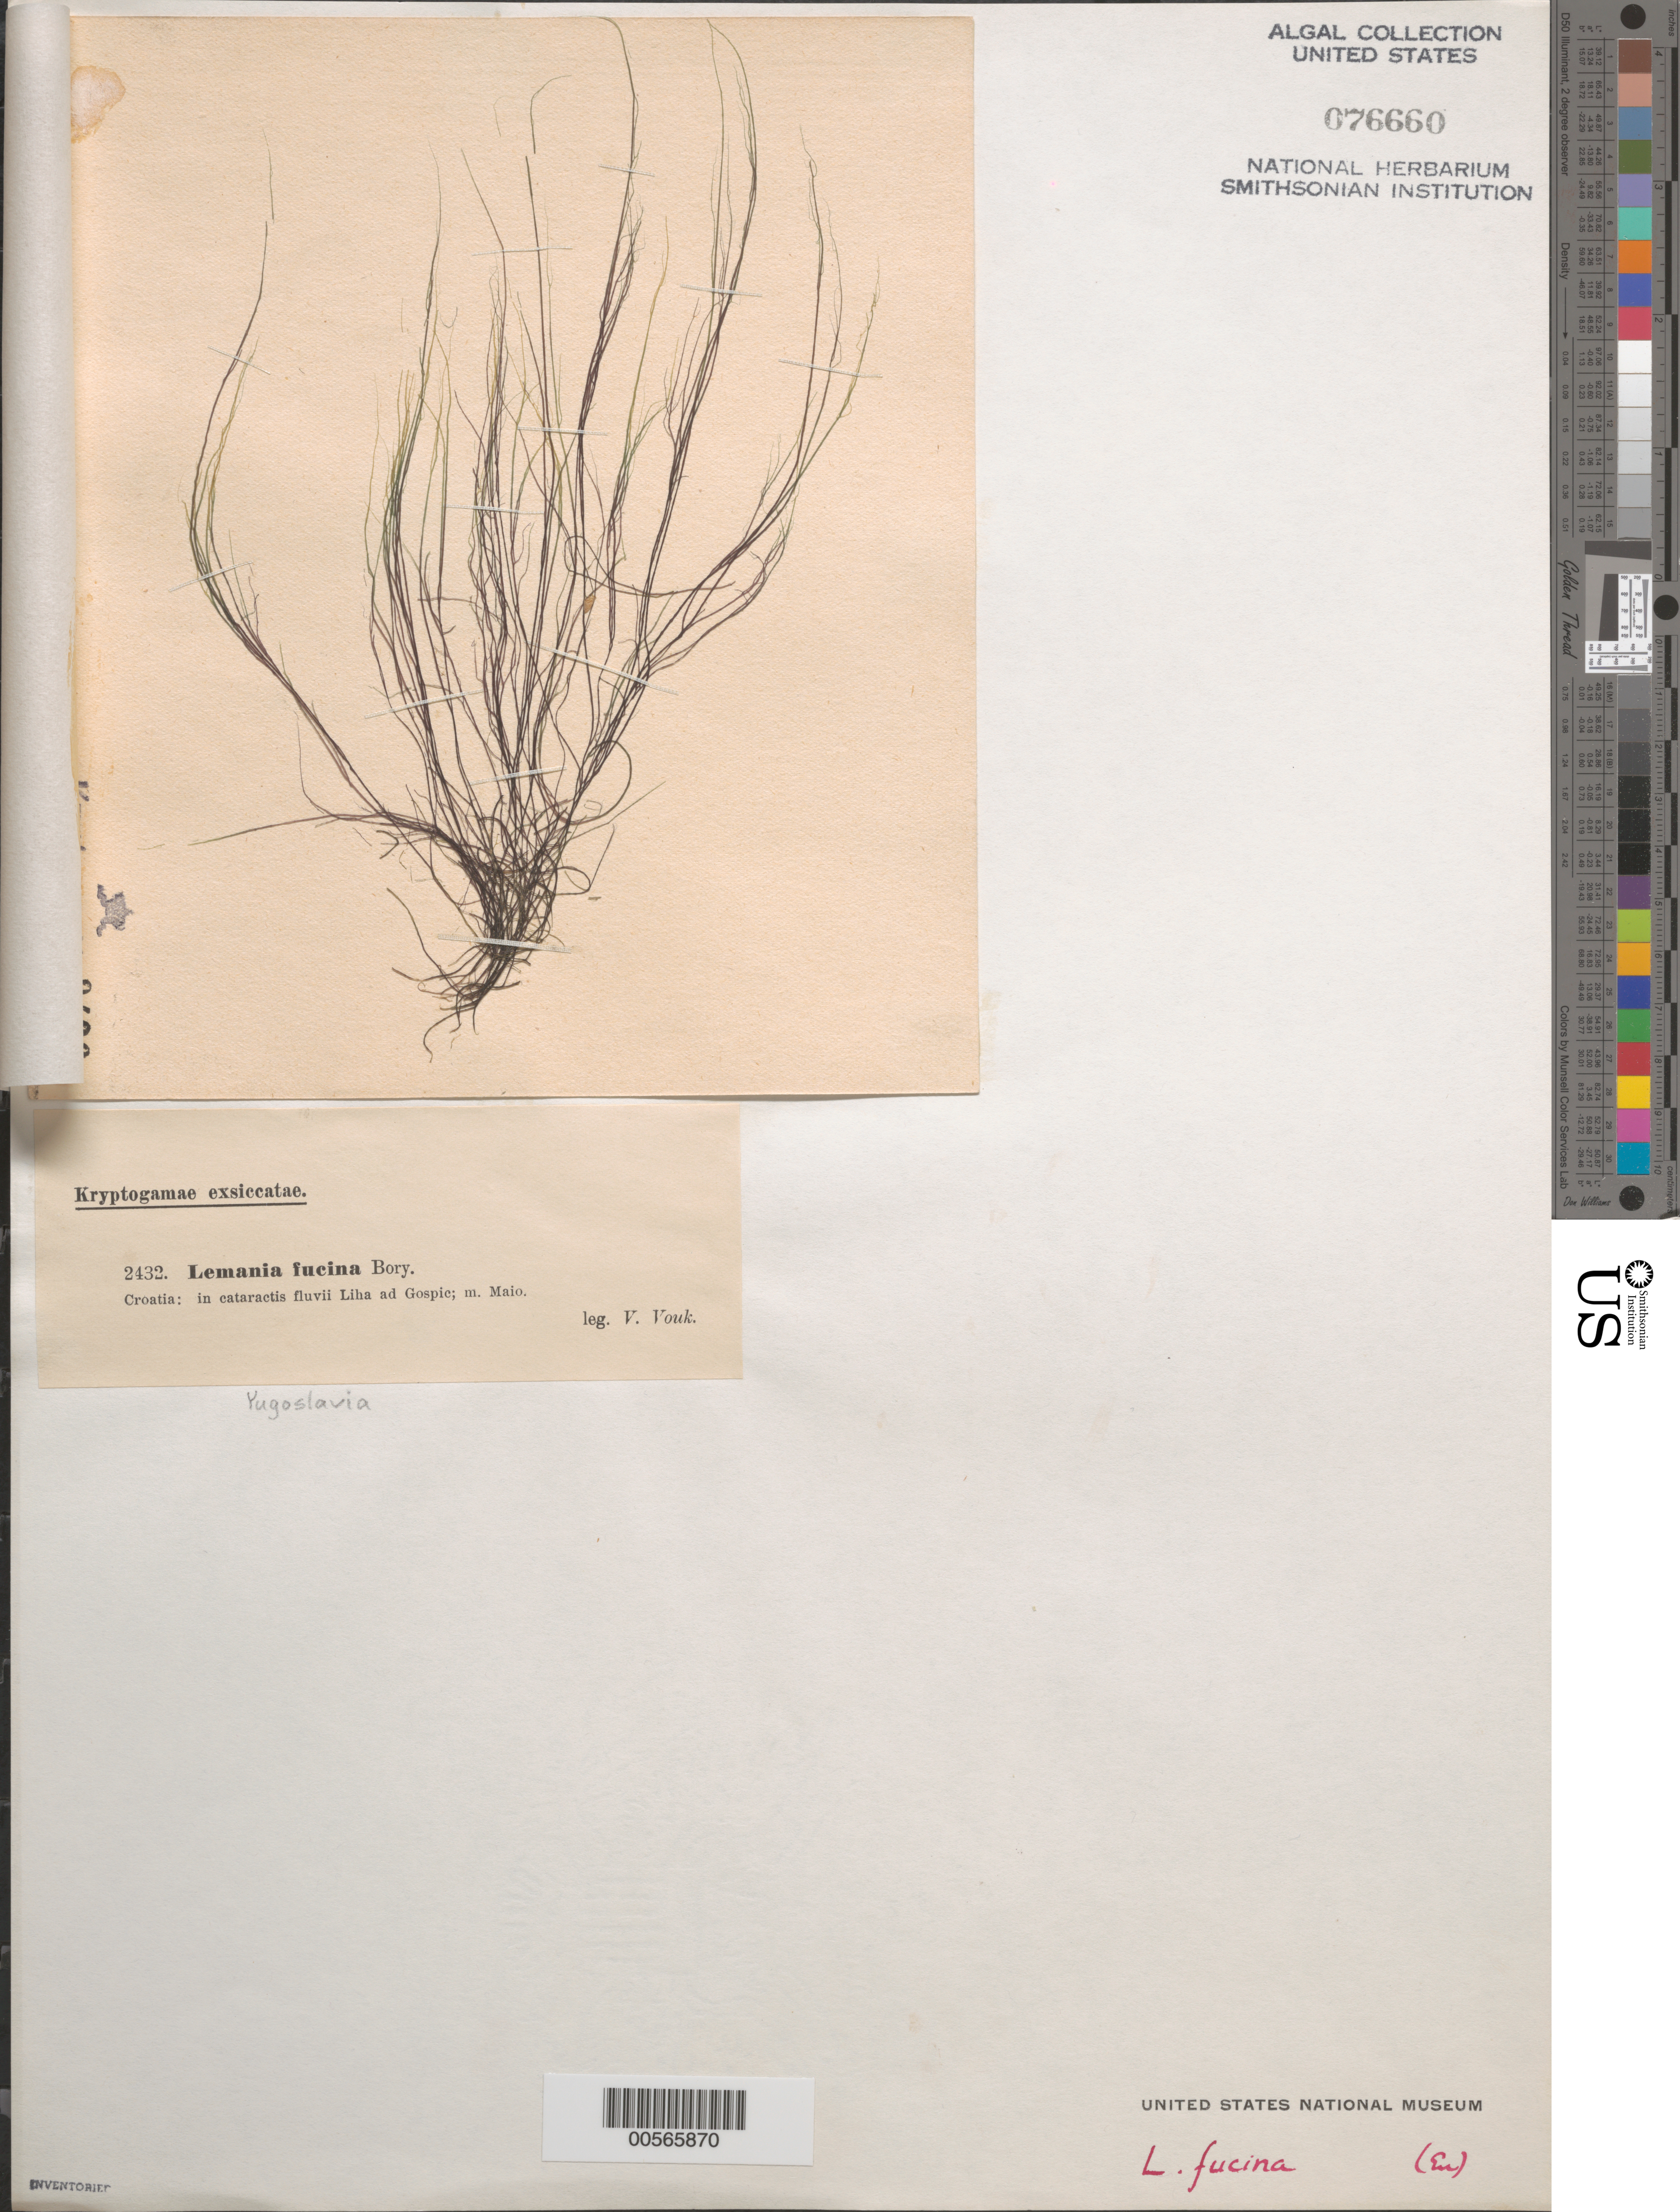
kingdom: Plantae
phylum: Rhodophyta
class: Florideophyceae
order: Batrachospermales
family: Lemaneaceae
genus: Lemanea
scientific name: Lemanea fucina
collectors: V. Vouk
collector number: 2432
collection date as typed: May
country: Croatia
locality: Liha, Gospic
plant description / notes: Kryptogamae Exsiccatae Museo Hist. Natur. Vindobonensi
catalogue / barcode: US 76660